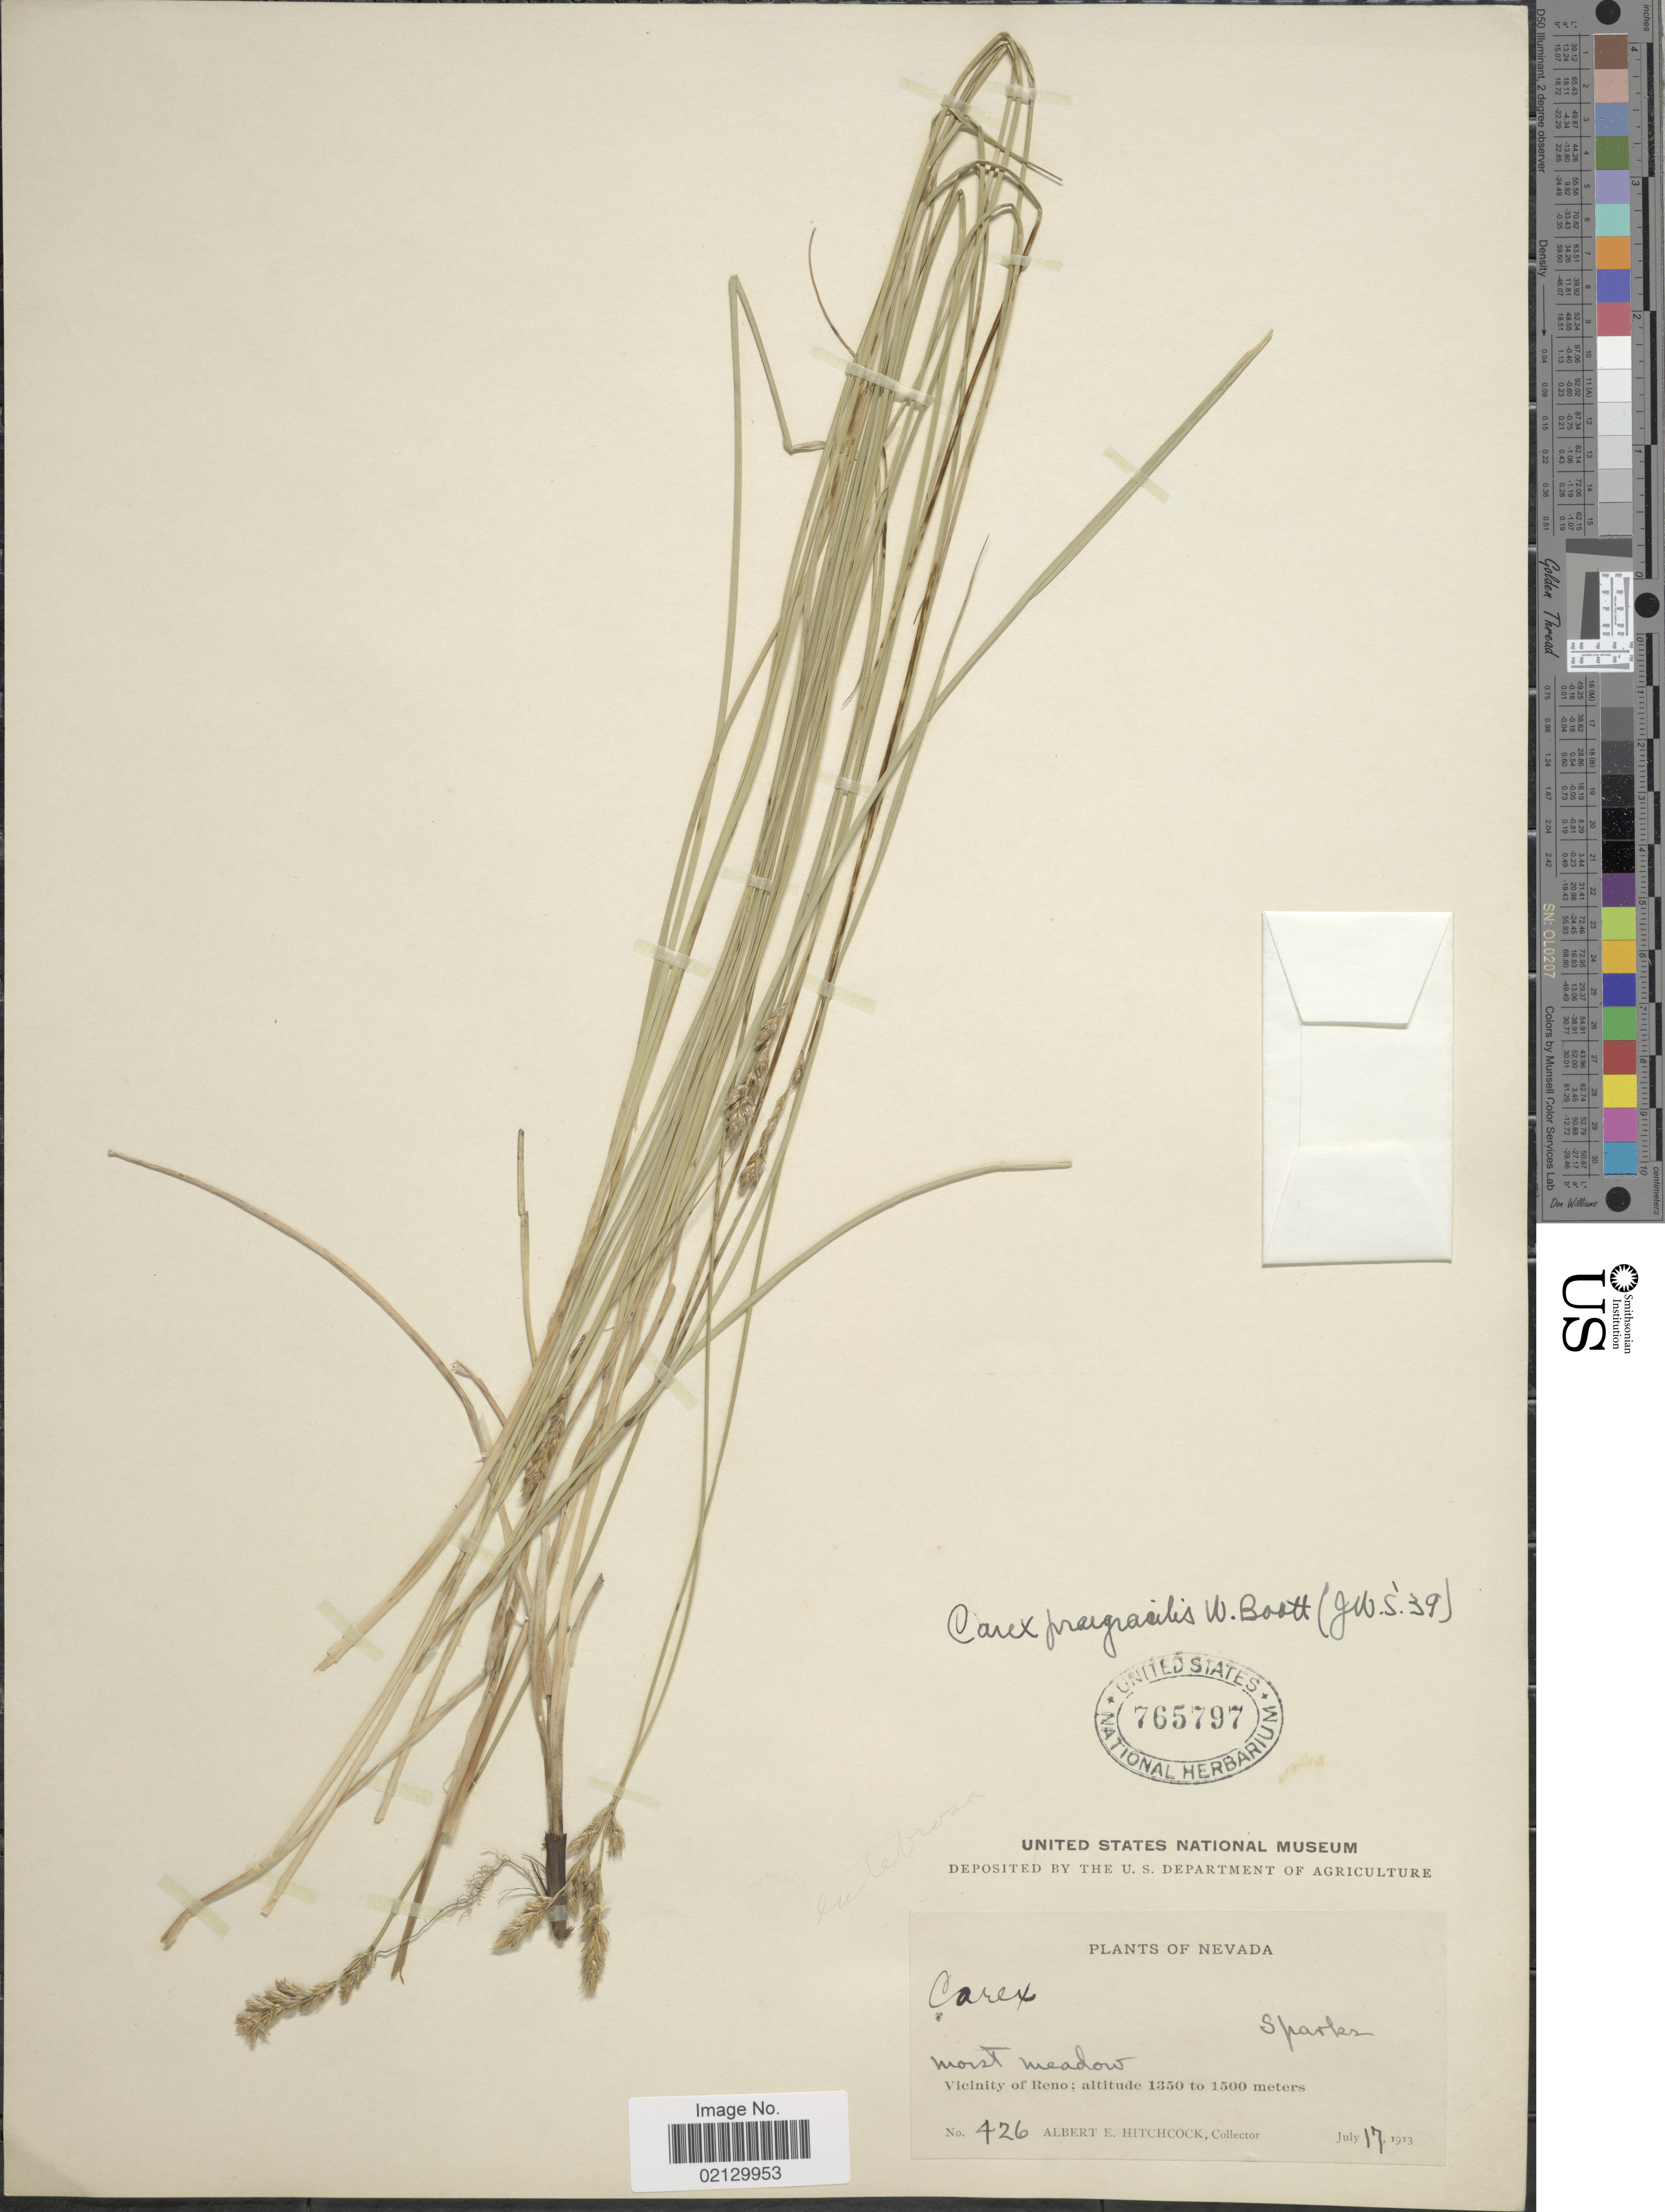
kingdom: Plantae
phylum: Tracheophyta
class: Liliopsida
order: Poales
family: Cyperaceae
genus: Carex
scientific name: Carex praegracilis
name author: W. Boott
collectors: A. S. Hitchcock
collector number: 426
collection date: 1913-07-17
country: United States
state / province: Nevada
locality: Moist meadow, Vicinity of Reno. Sparter.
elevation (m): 1350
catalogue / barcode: US 765797